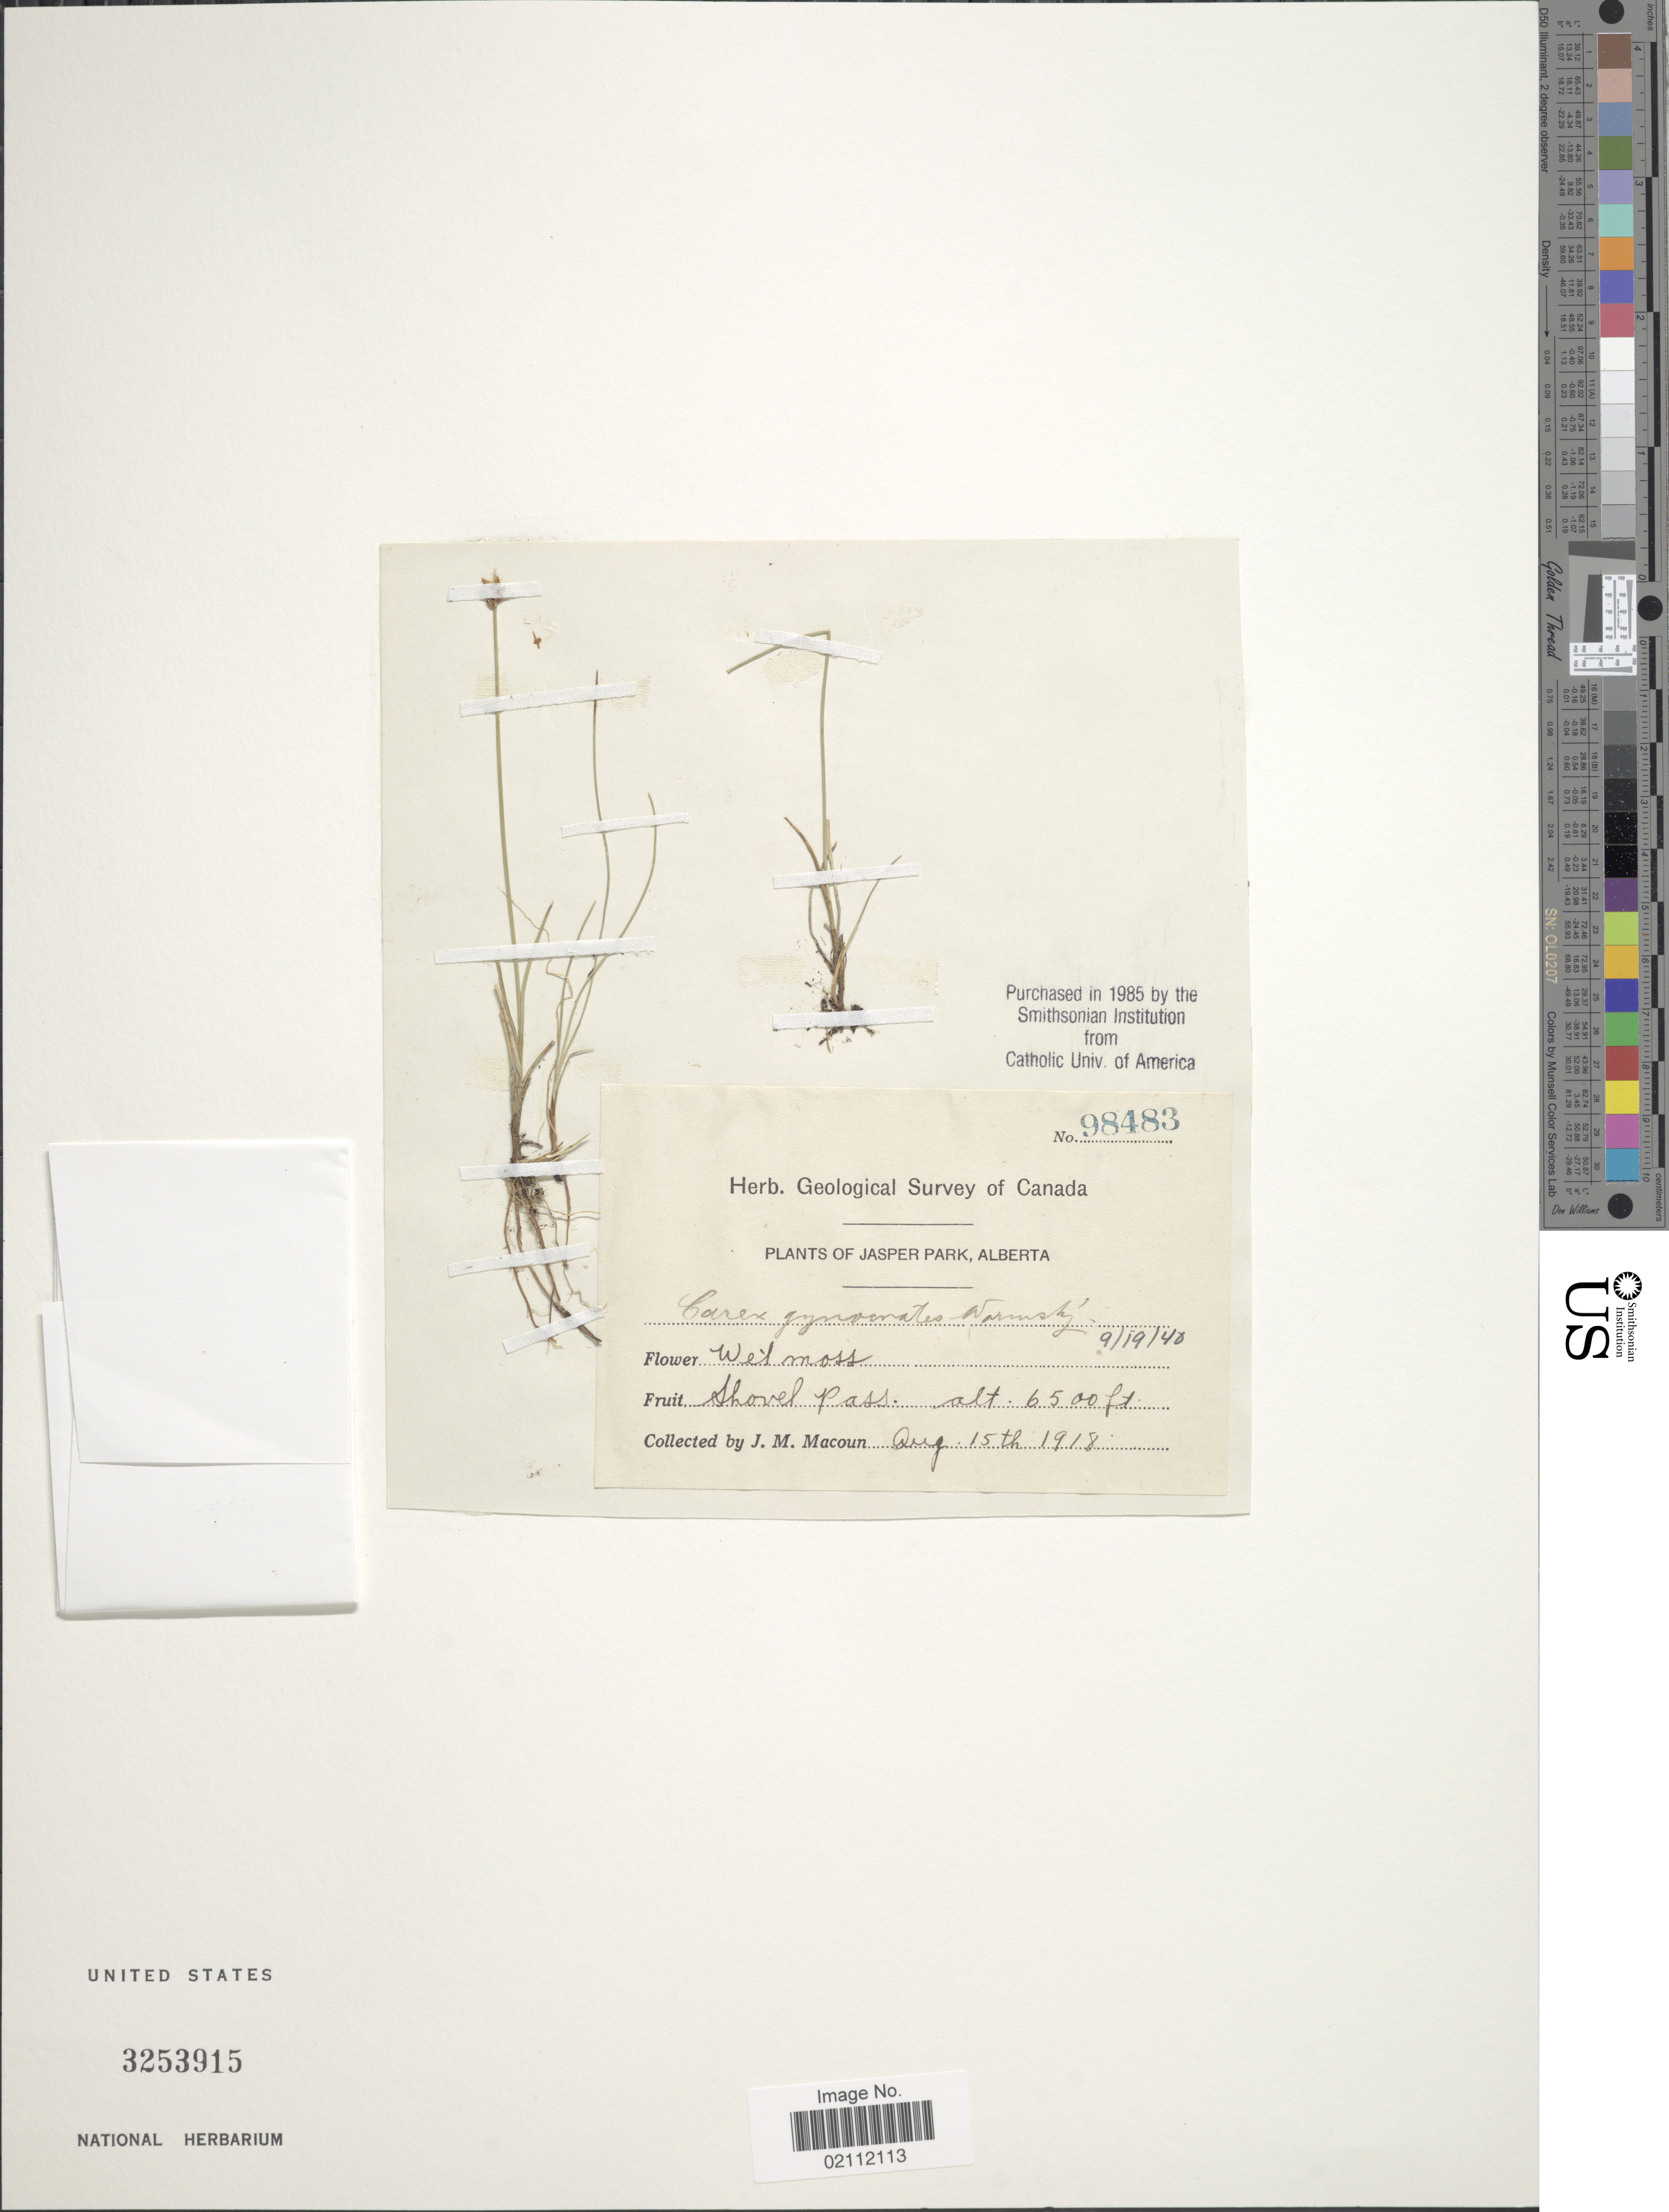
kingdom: Plantae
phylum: Tracheophyta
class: Liliopsida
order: Poales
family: Cyperaceae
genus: Carex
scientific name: Carex nardina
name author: (Hornem.) Fr.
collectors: J. M. Macoun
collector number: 98483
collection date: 1918-08-18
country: Canada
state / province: Alberta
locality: Jasper Park. Shovel Pass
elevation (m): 1981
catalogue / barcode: US 3253915